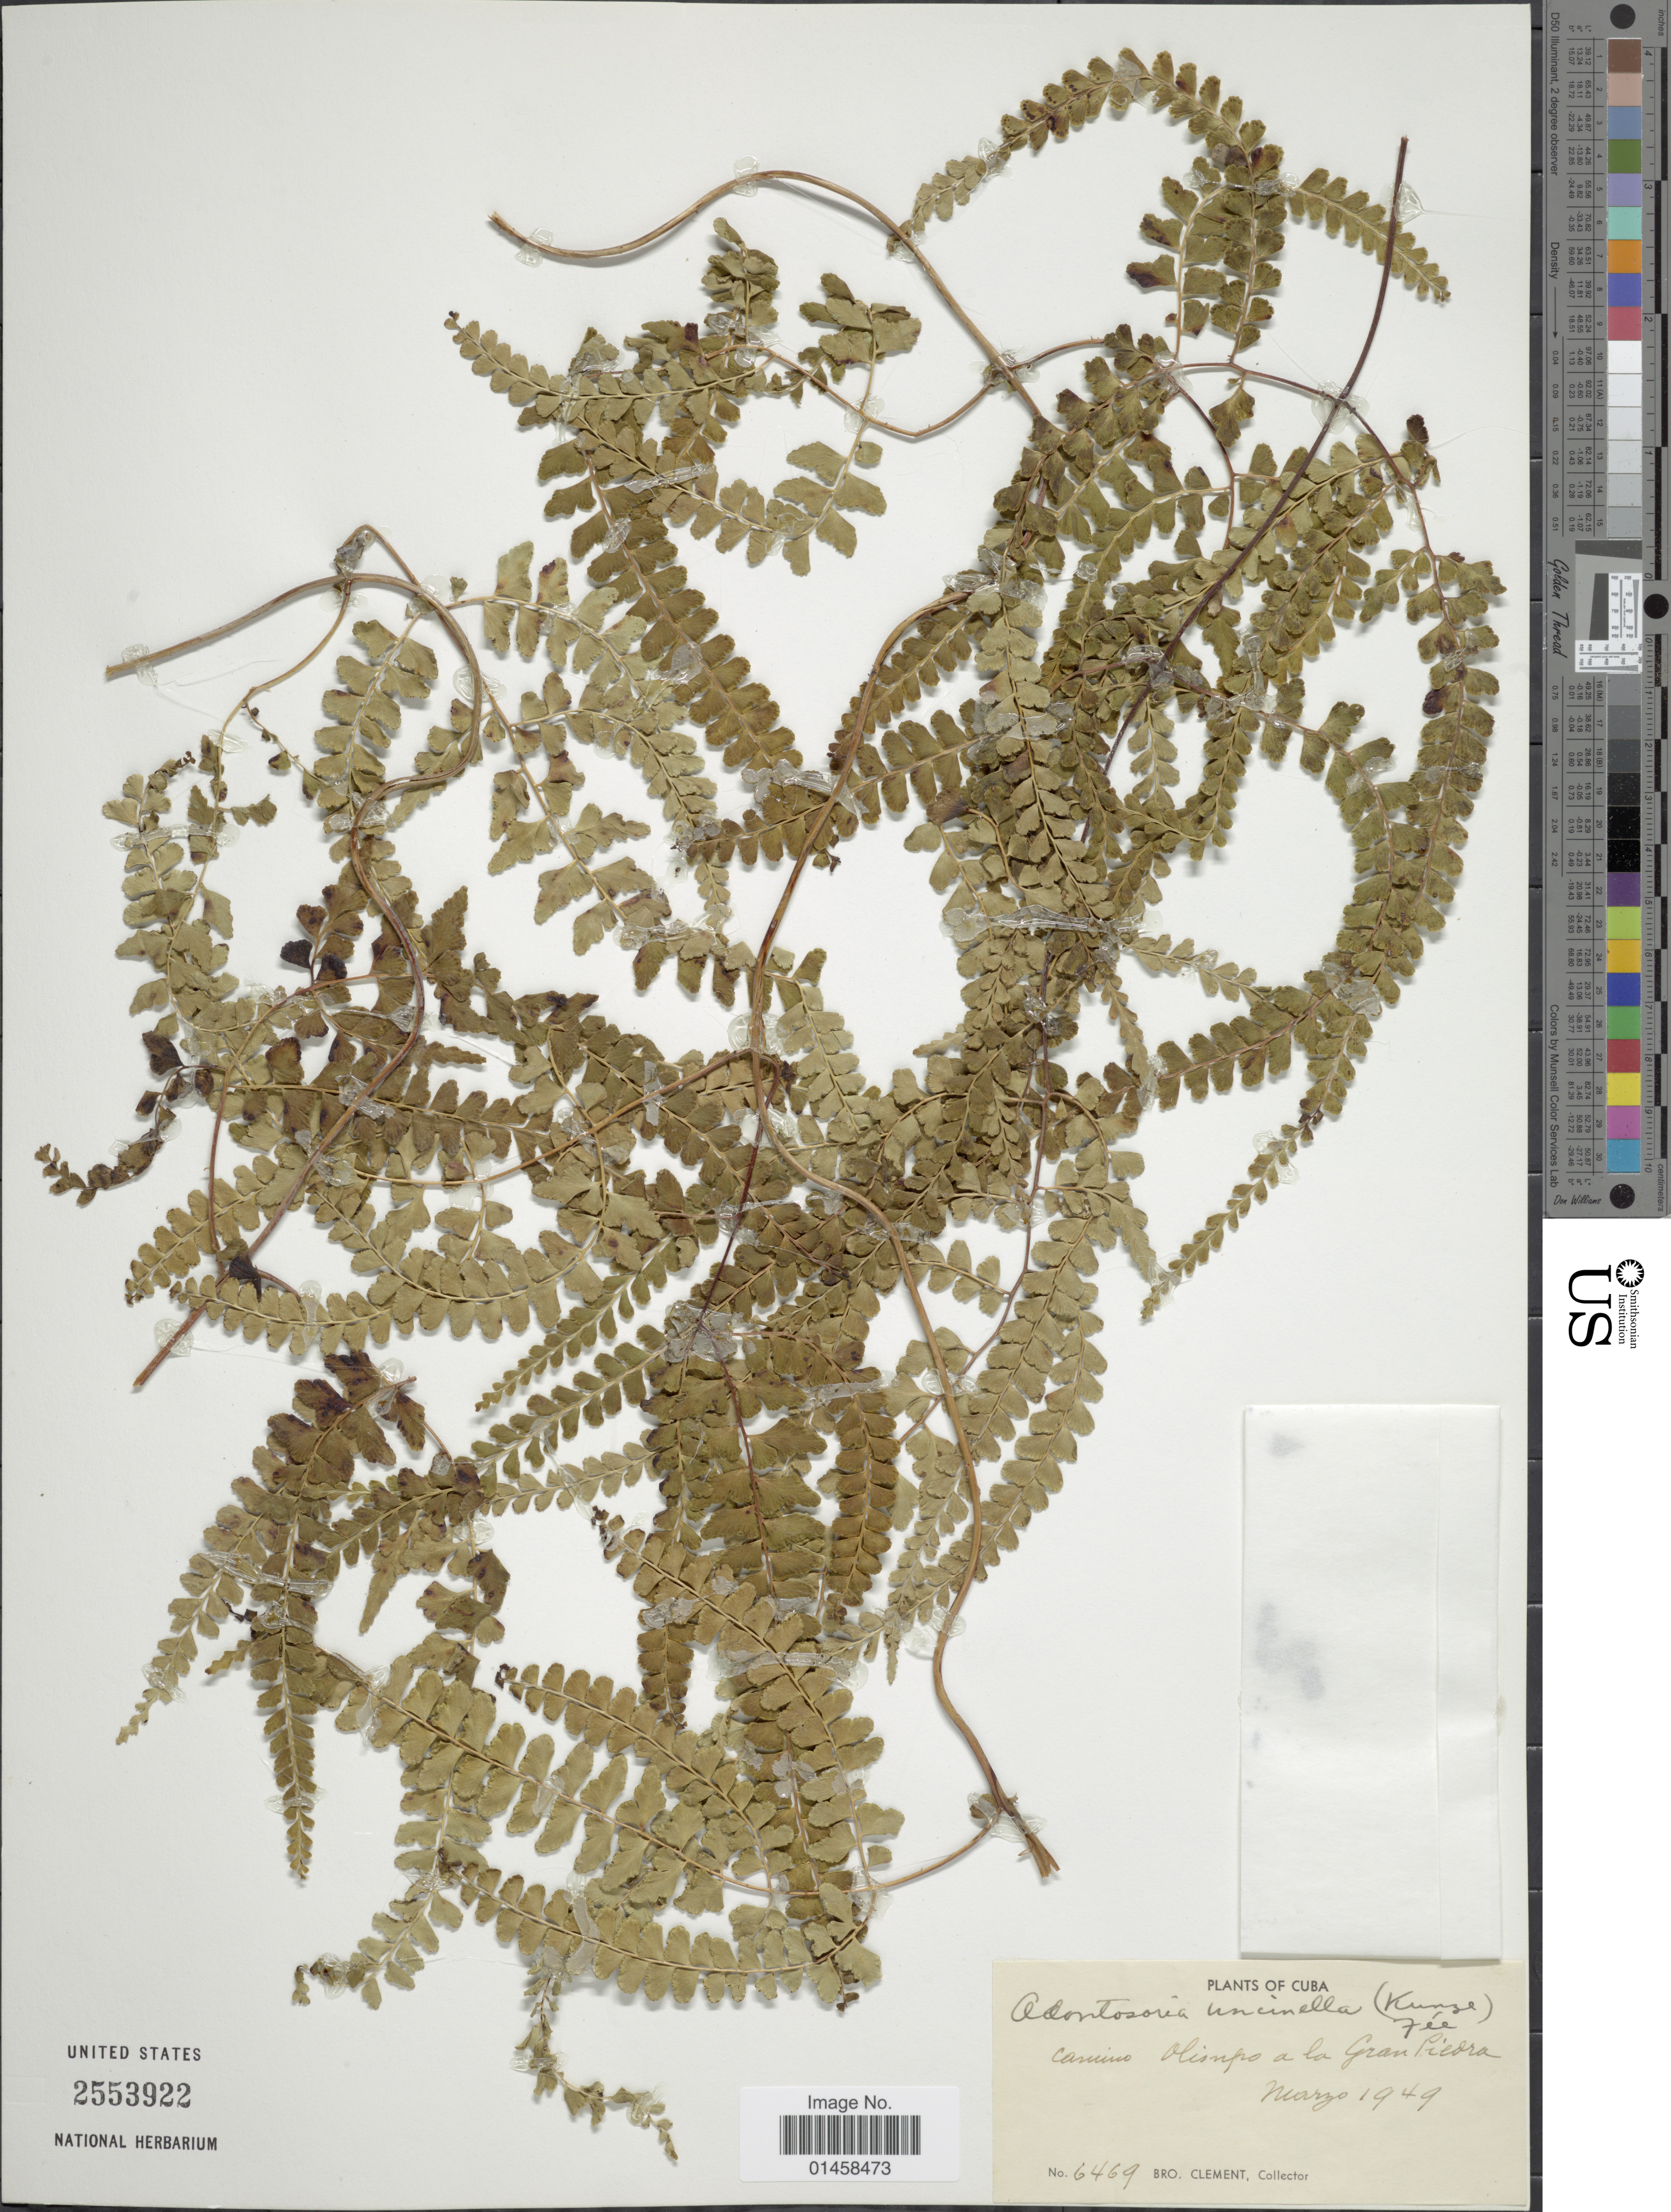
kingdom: Plantae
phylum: Tracheophyta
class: Polypodiopsida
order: Polypodiales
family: Lindsaeaceae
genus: Odontosoria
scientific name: Odontosoria scandens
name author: (Desv.) C. Chr.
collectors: B. Clement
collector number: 6469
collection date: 1949-03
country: Cuba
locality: Camino Olimpo a la Gran Piedra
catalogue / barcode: US 2553922